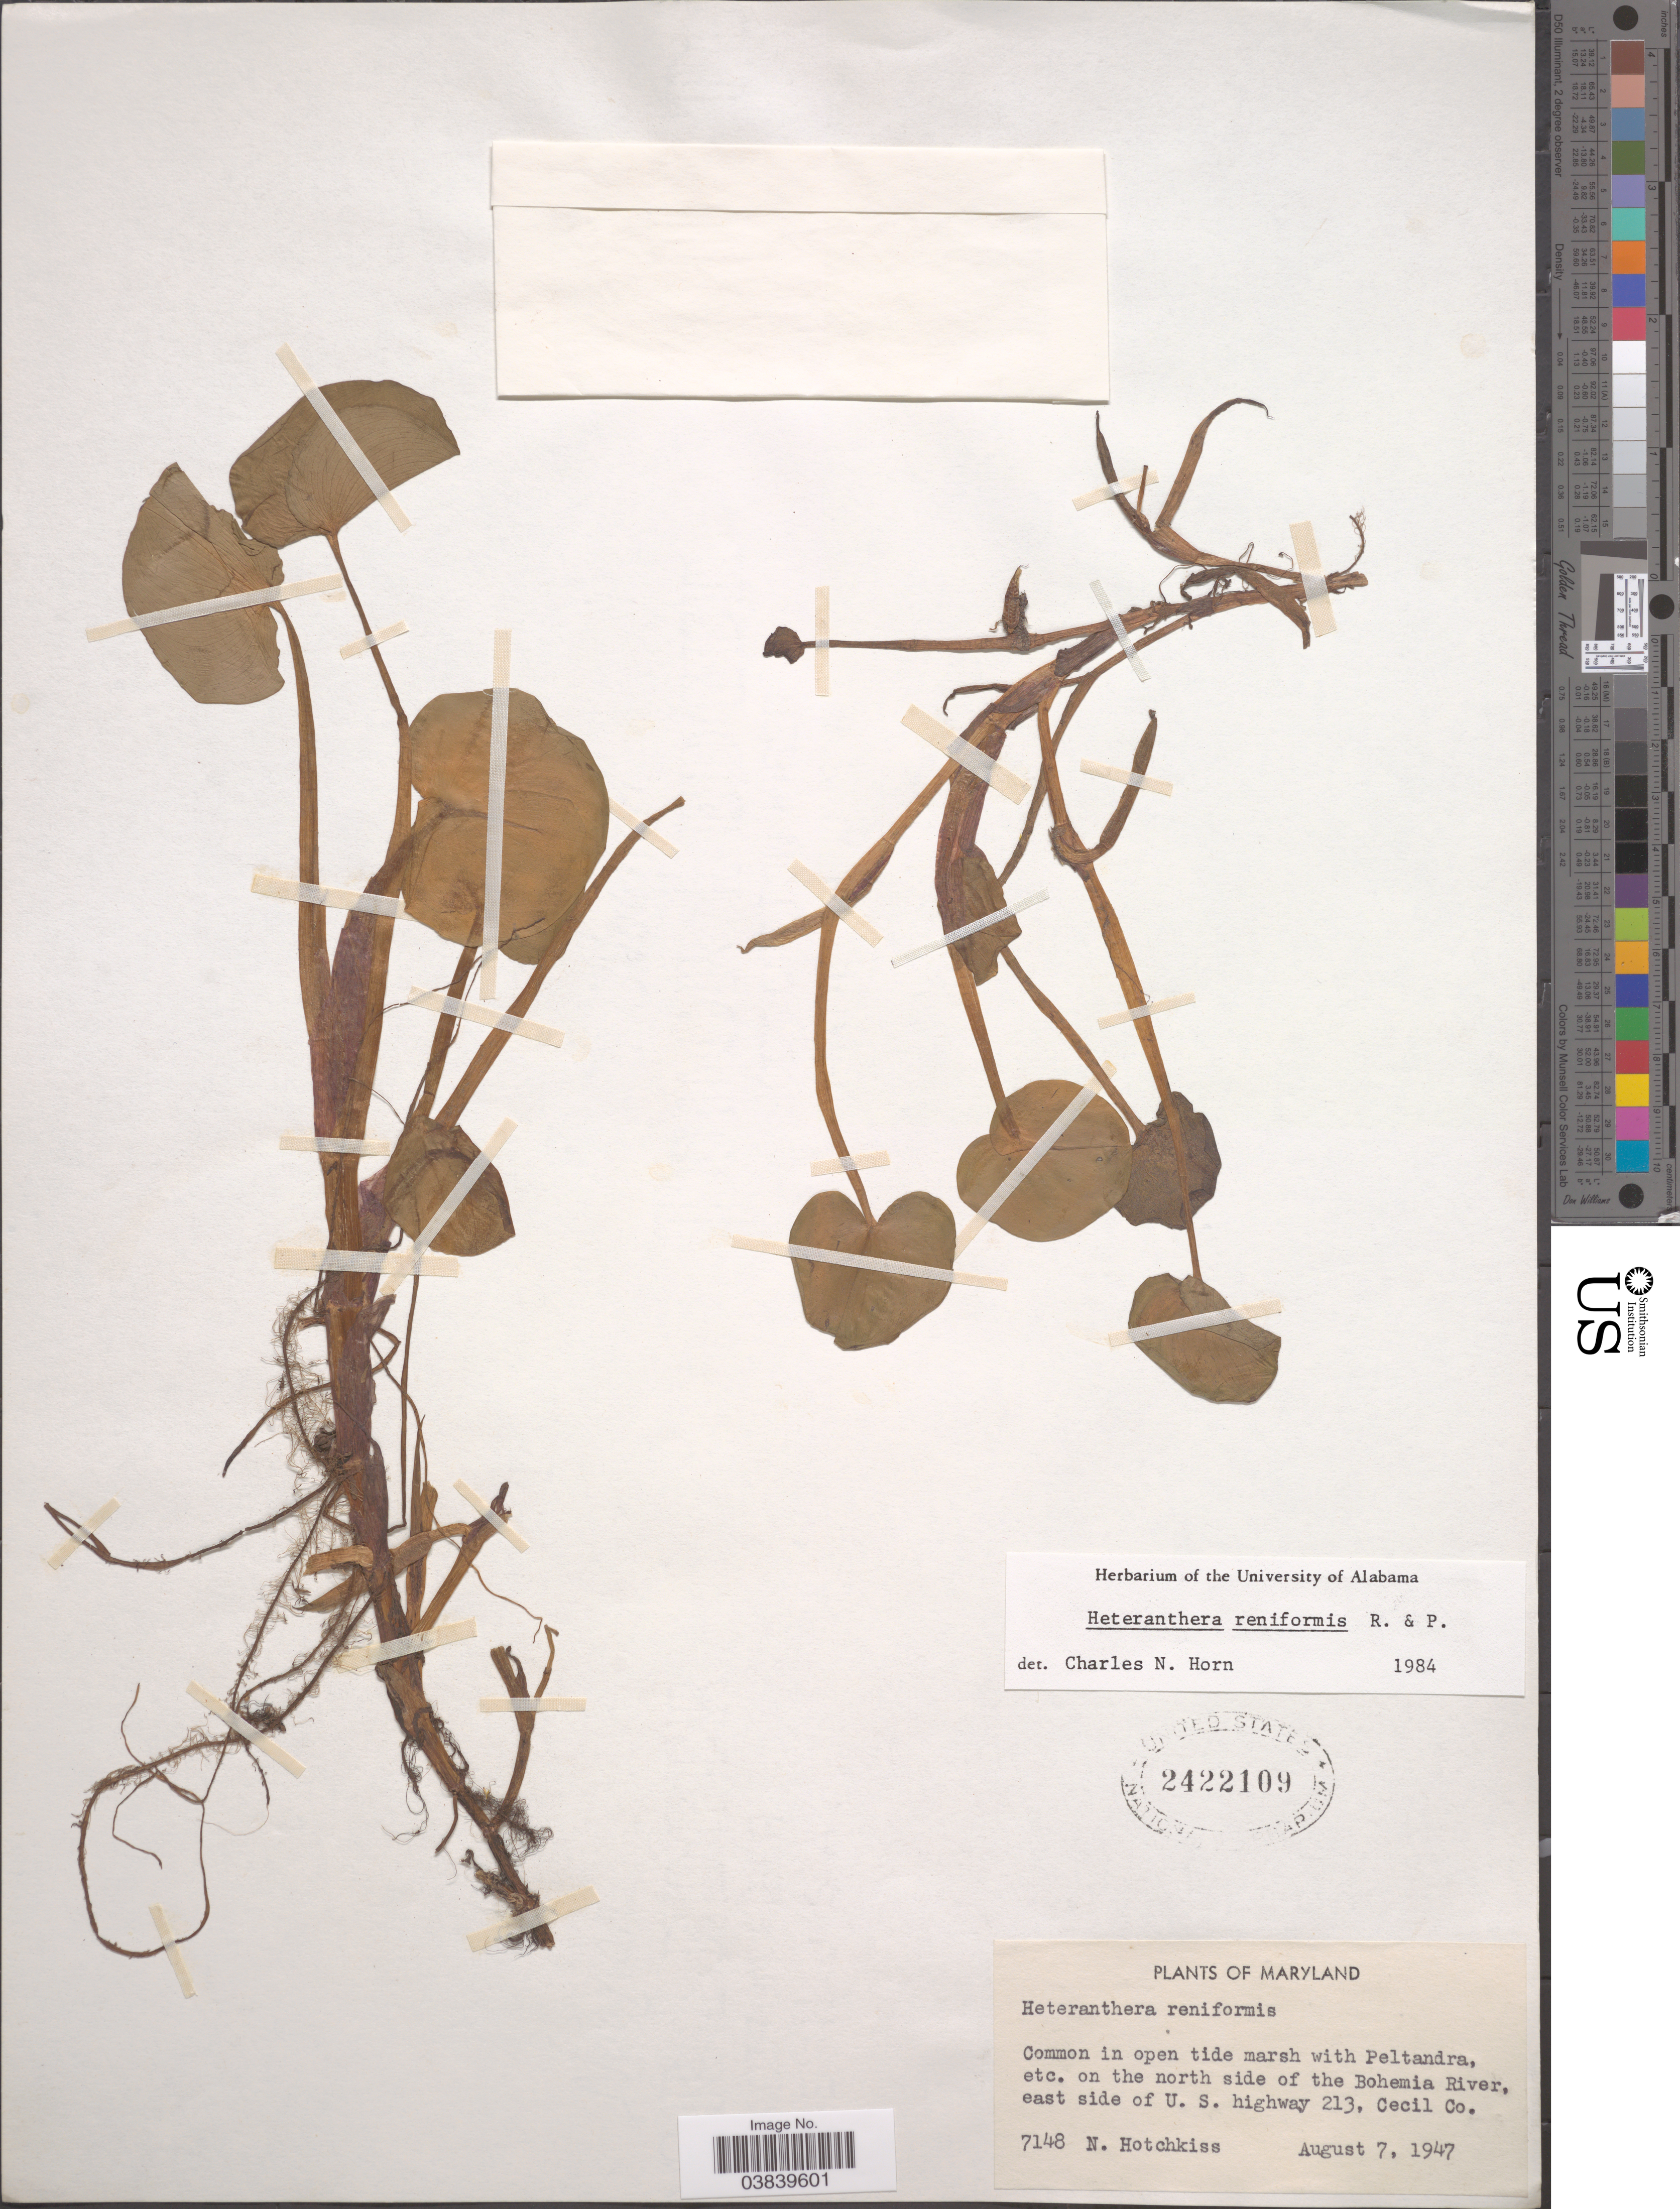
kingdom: Plantae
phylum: Tracheophyta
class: Liliopsida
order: Commelinales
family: Pontederiaceae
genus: Heteranthera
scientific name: Heteranthera reniformis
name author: Ruiz & Pav.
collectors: N. Hotchkiss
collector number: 7148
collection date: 1947-08-07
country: United States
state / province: Maryland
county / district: Cecil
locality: On the north side of the Bohemia River, east side of U. S. highway 213, Cecil Co.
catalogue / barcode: US 2422109